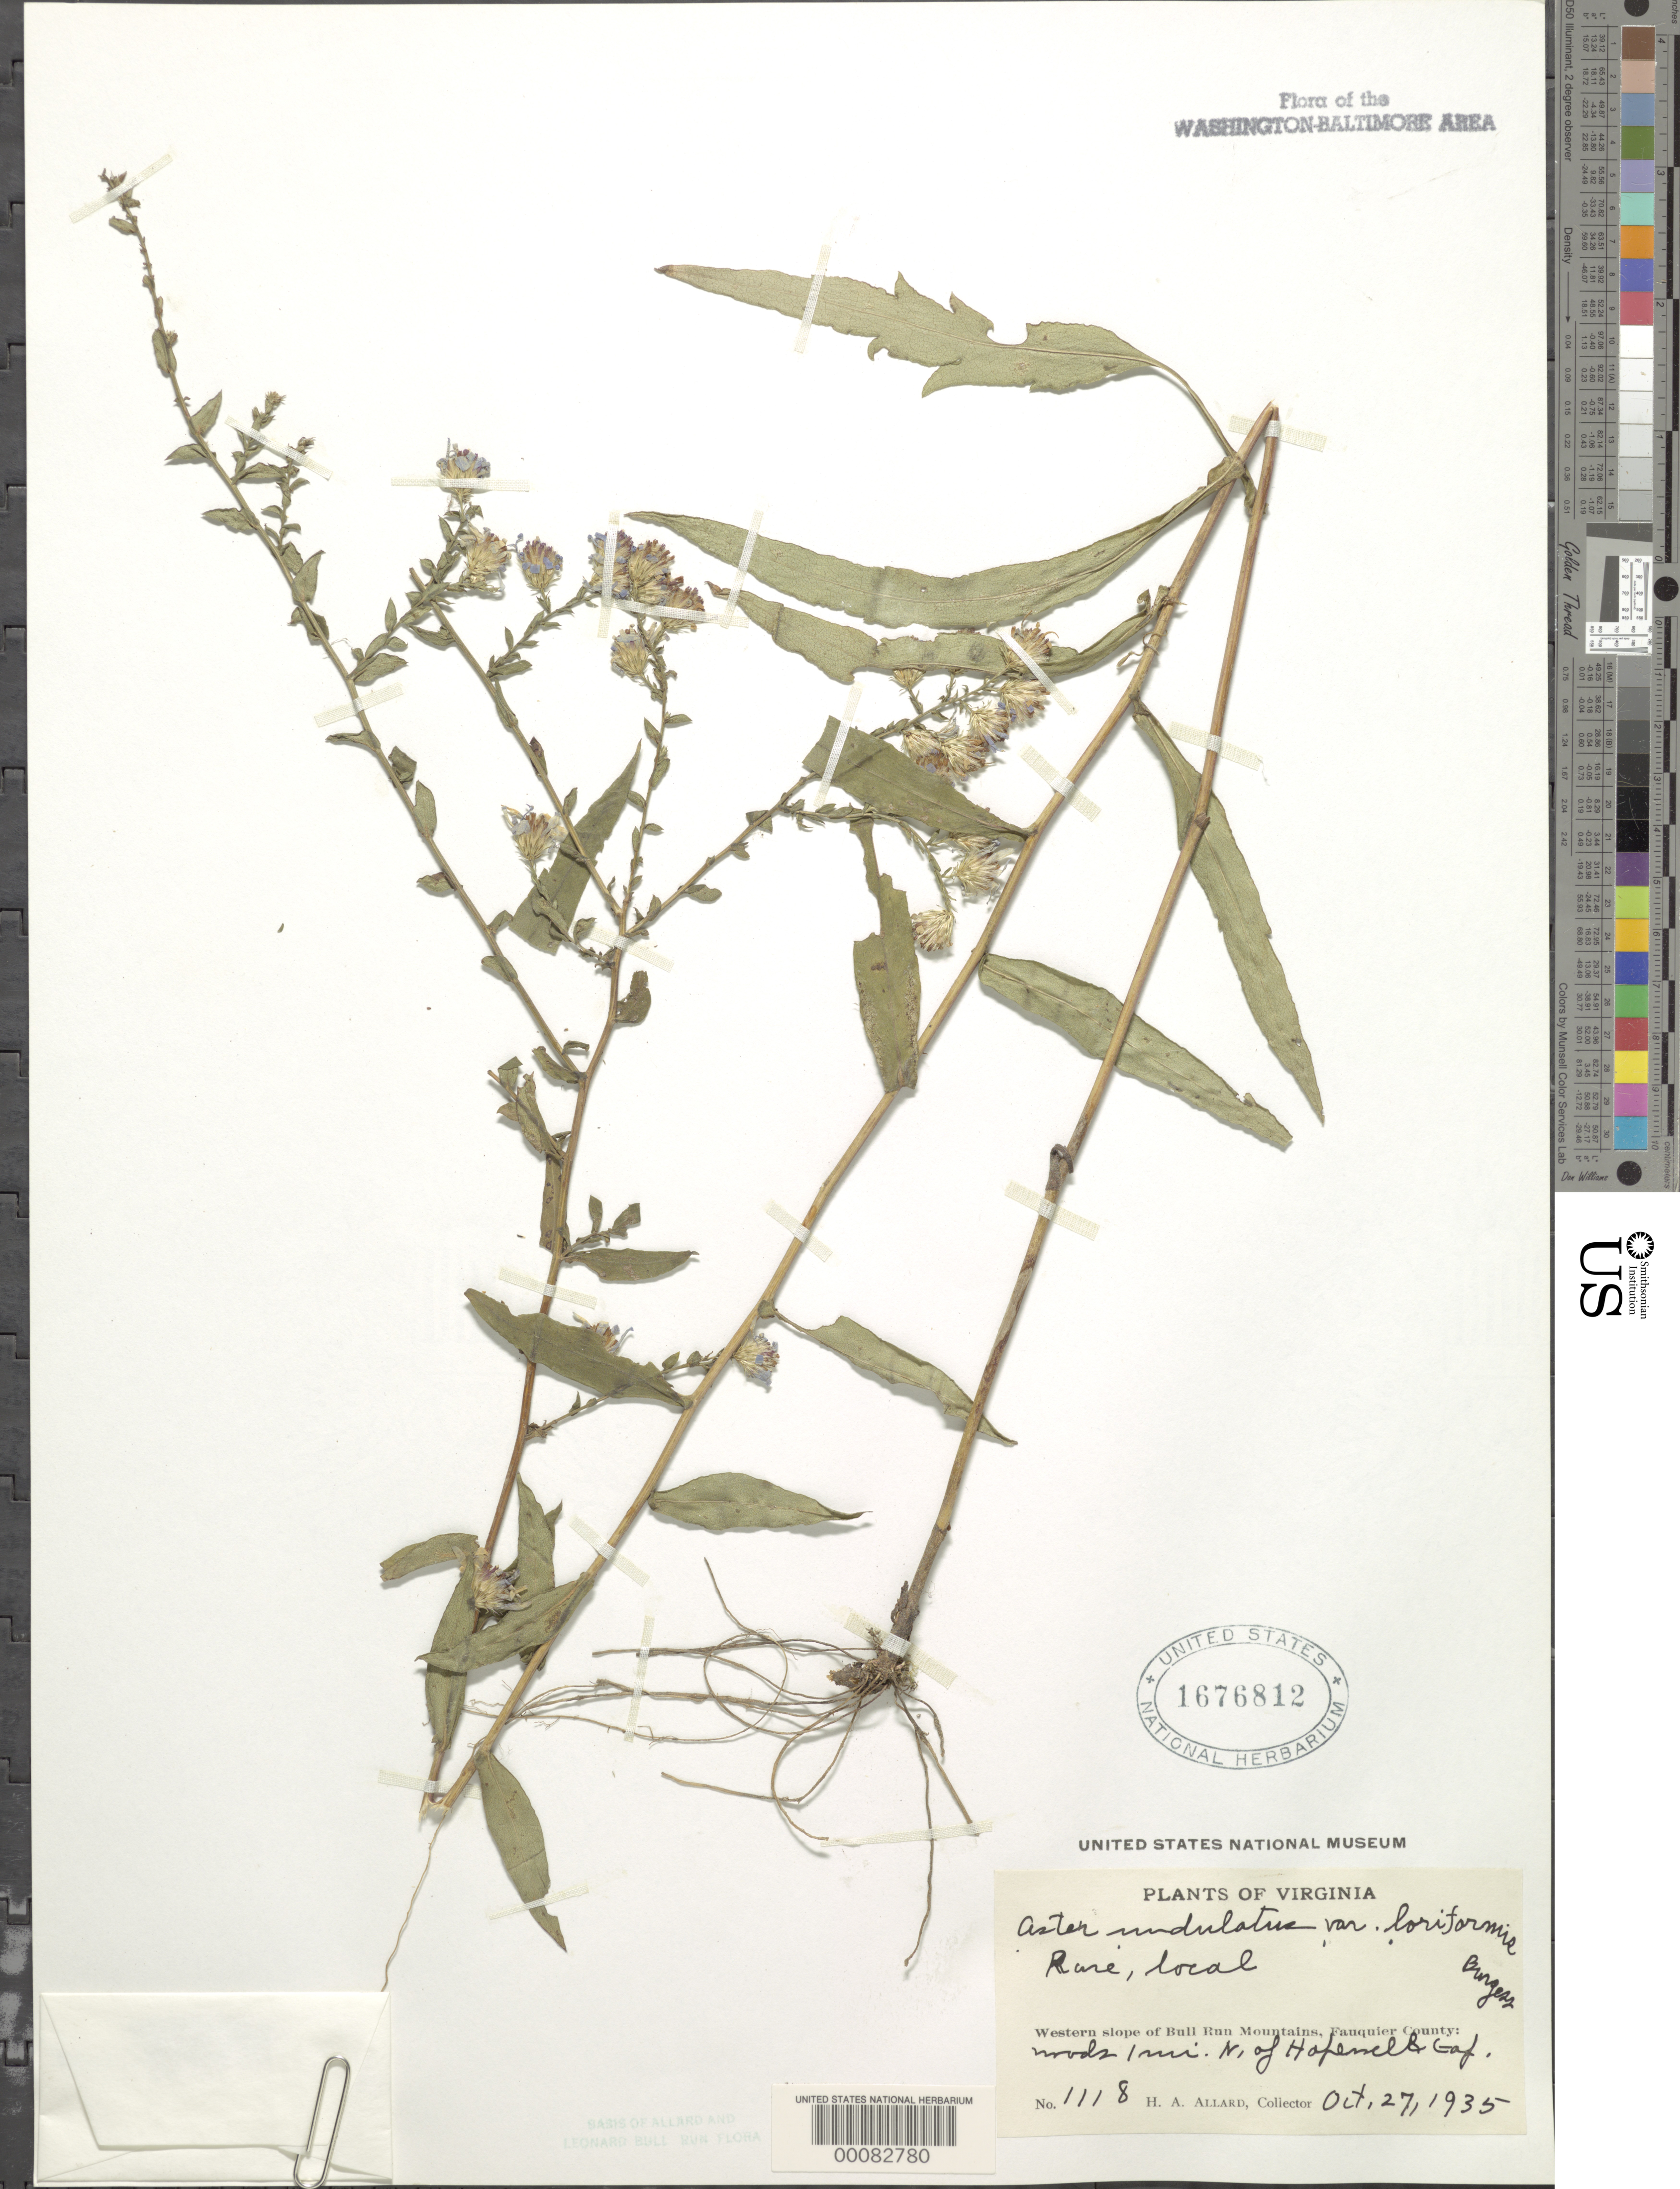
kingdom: Plantae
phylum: Tracheophyta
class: Magnoliopsida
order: Asterales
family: Asteraceae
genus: Symphyotrichum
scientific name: Symphyotrichum undulatum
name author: (L.) G.L. Nesom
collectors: H. A. Allard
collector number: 1118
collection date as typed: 27 Oct 1935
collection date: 1935-10-27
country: United States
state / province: Virginia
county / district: Fauquier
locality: North of Hopewell Gap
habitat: Woods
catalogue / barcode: US 1676812